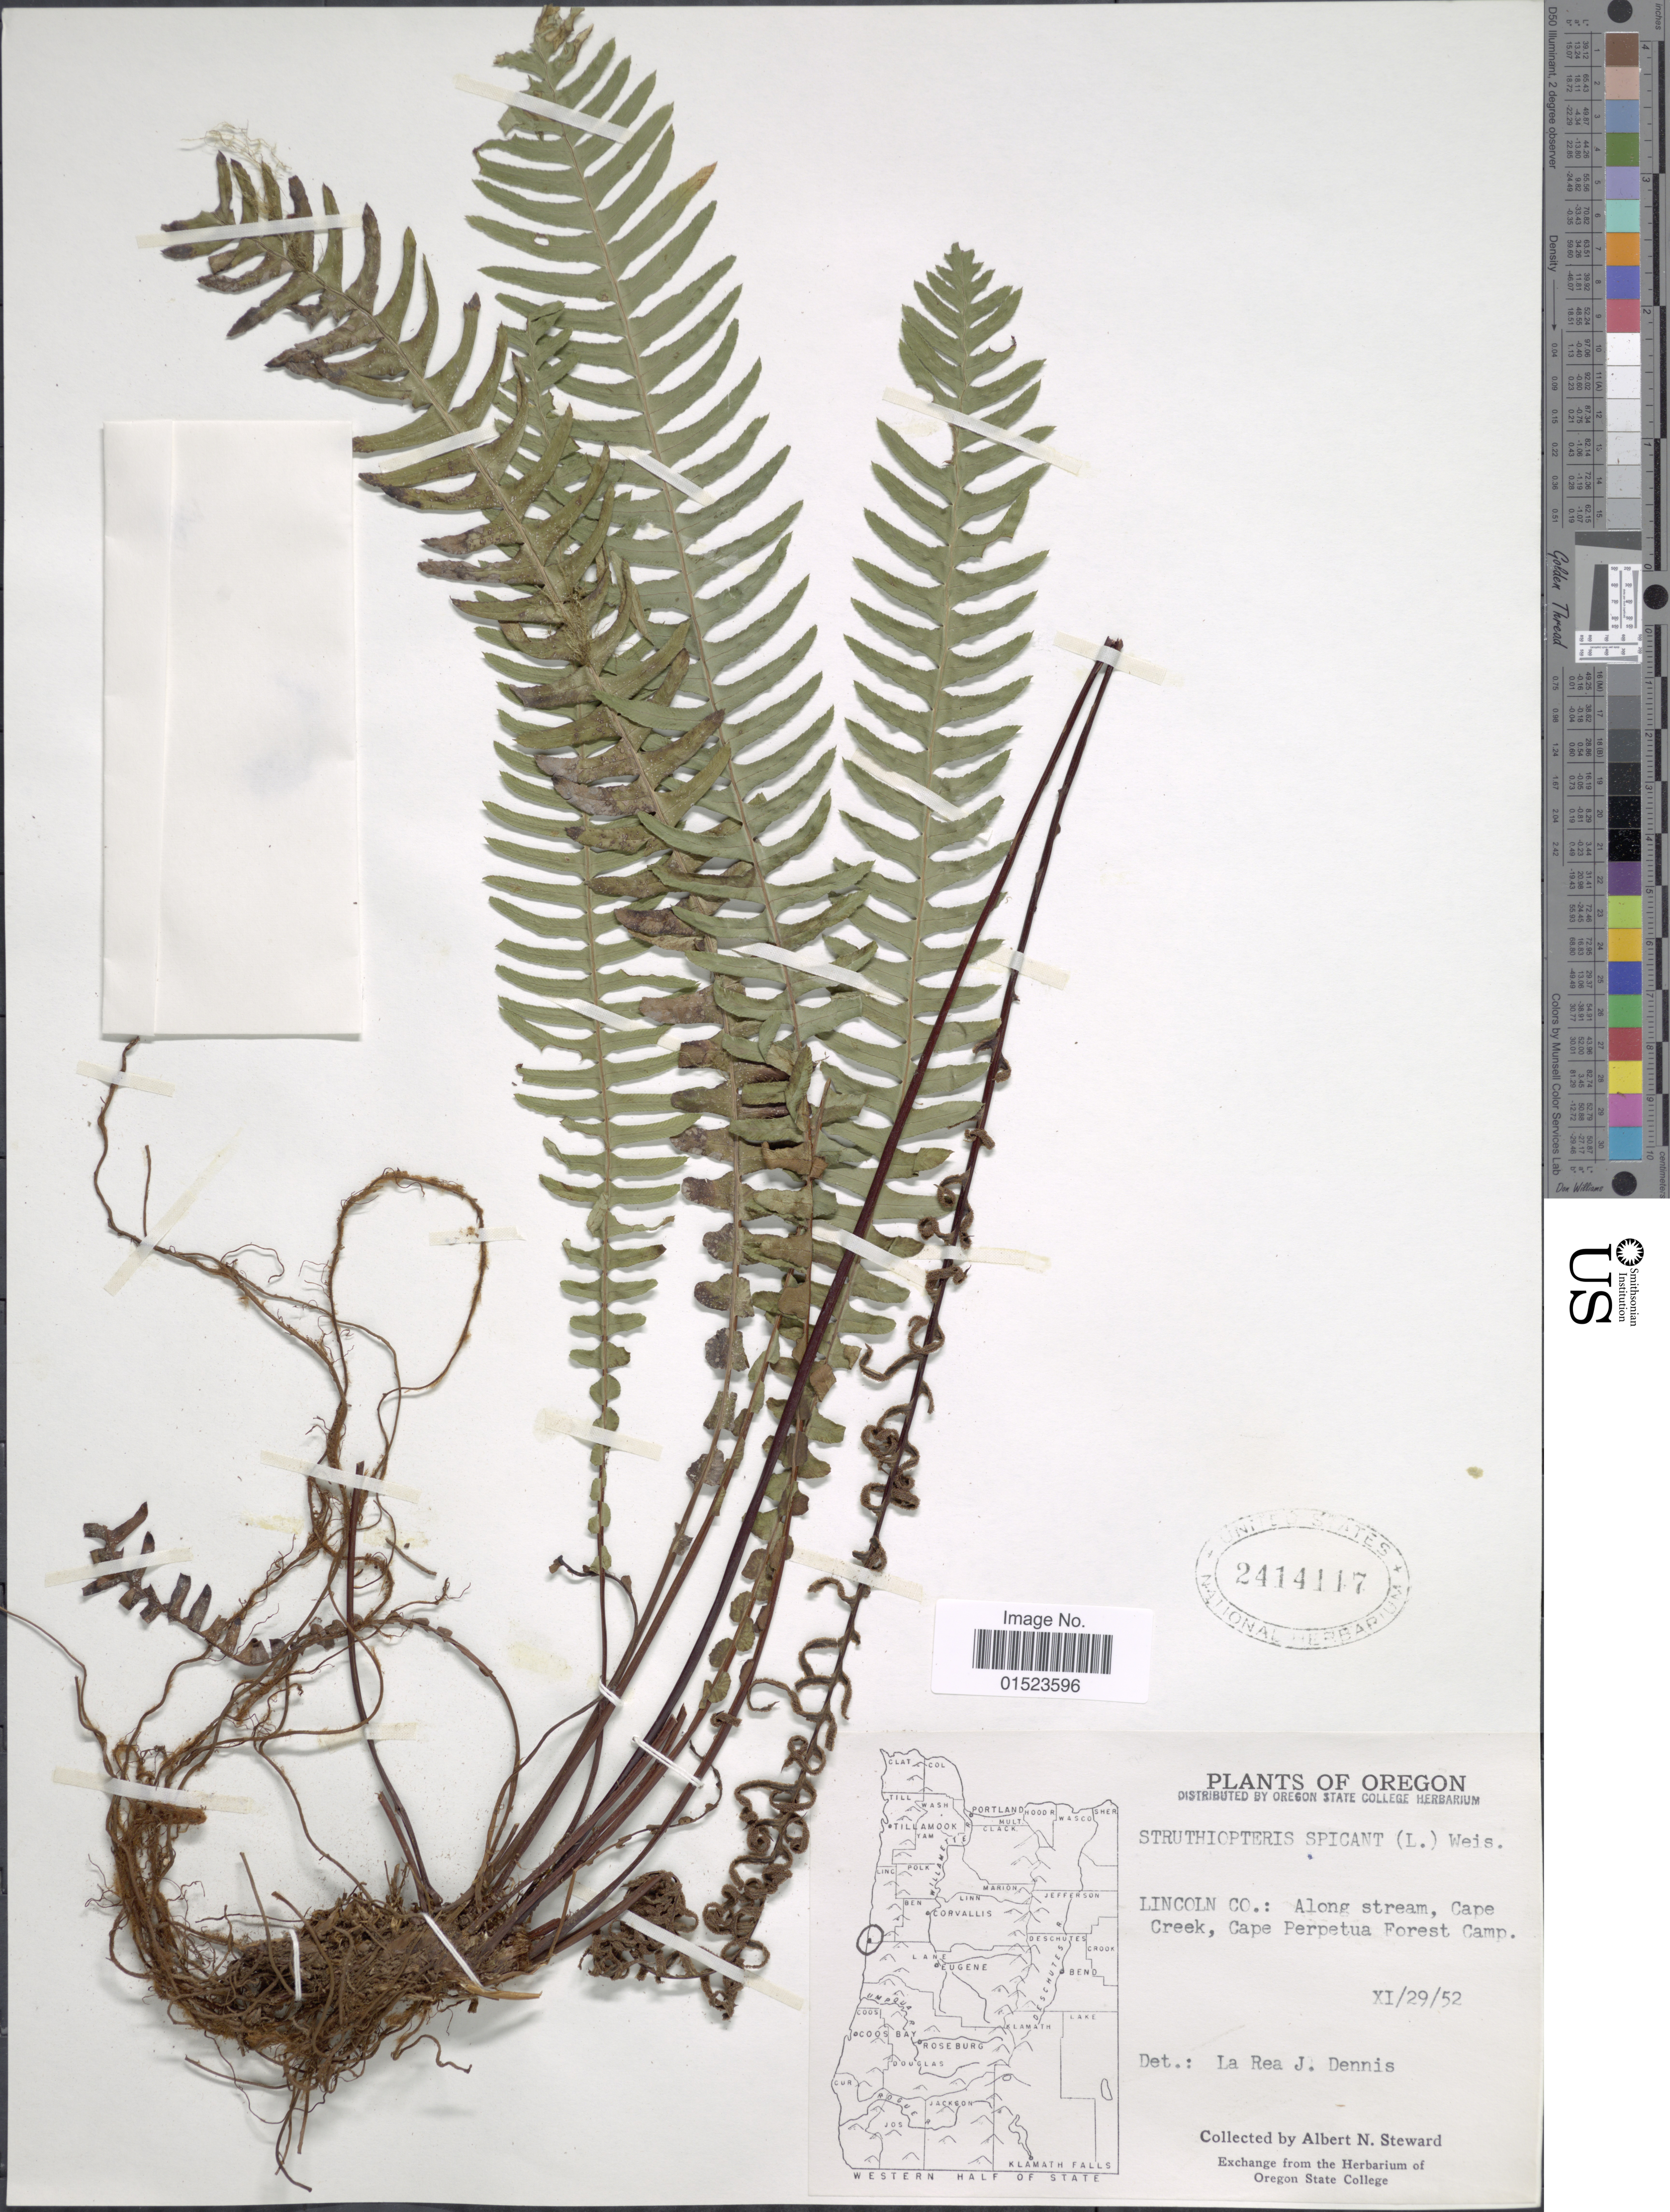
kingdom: Plantae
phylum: Tracheophyta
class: Polypodiopsida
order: Polypodiales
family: Blechnaceae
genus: Blechnum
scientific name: Blechnum spicant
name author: (L.) Sm.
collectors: A. N. Steward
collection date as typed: Transcribed d/m/y: 29/11/52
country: United States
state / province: Oregon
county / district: Lincoln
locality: Lincoln Co.: Along stream, Cape Creek, Perpetua Forest Camp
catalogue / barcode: US 2414117